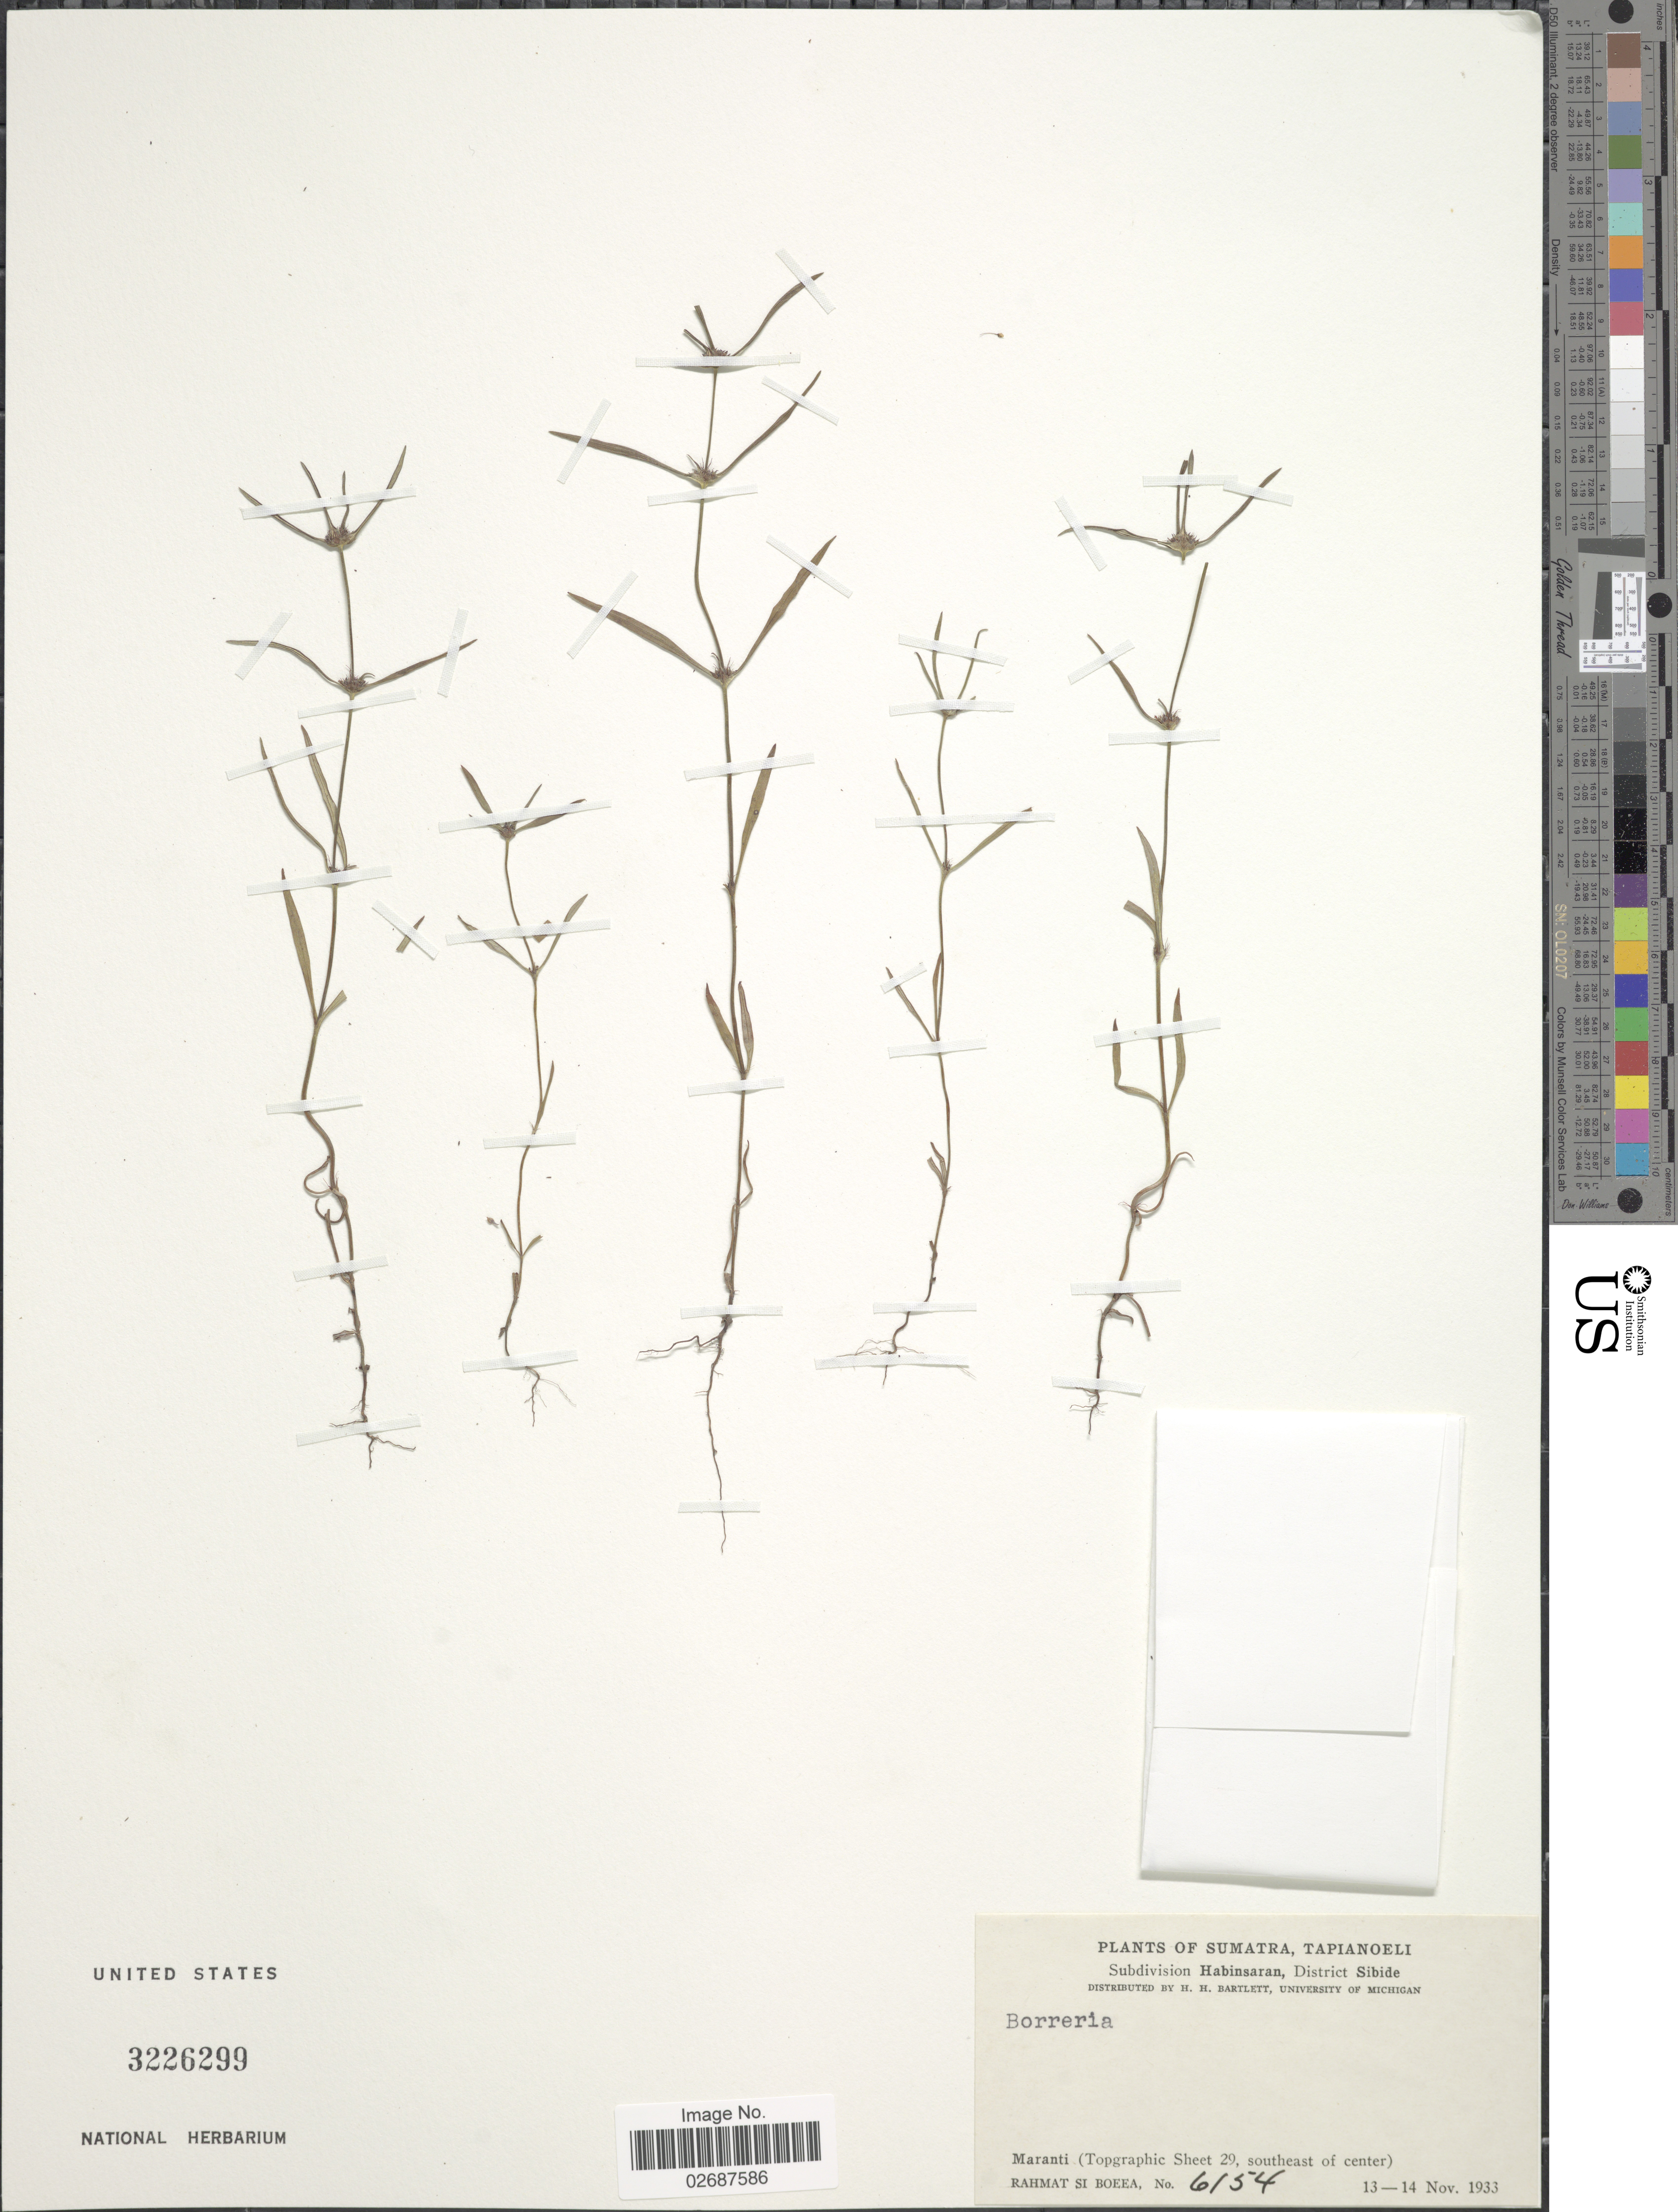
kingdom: Plantae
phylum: Tracheophyta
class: Magnoliopsida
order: Gentianales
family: Rubiaceae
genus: Borreria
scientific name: Borreria sp.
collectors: Rahmat Si Boeea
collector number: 6154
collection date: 1933-11-13/1933-11-14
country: Indonesia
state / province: Sumatra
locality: Tapianoeli, Subdivision Habinsaran, District Sibide, Maranti (Topographic Sheet 29, southeast of center).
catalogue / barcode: US 3226299